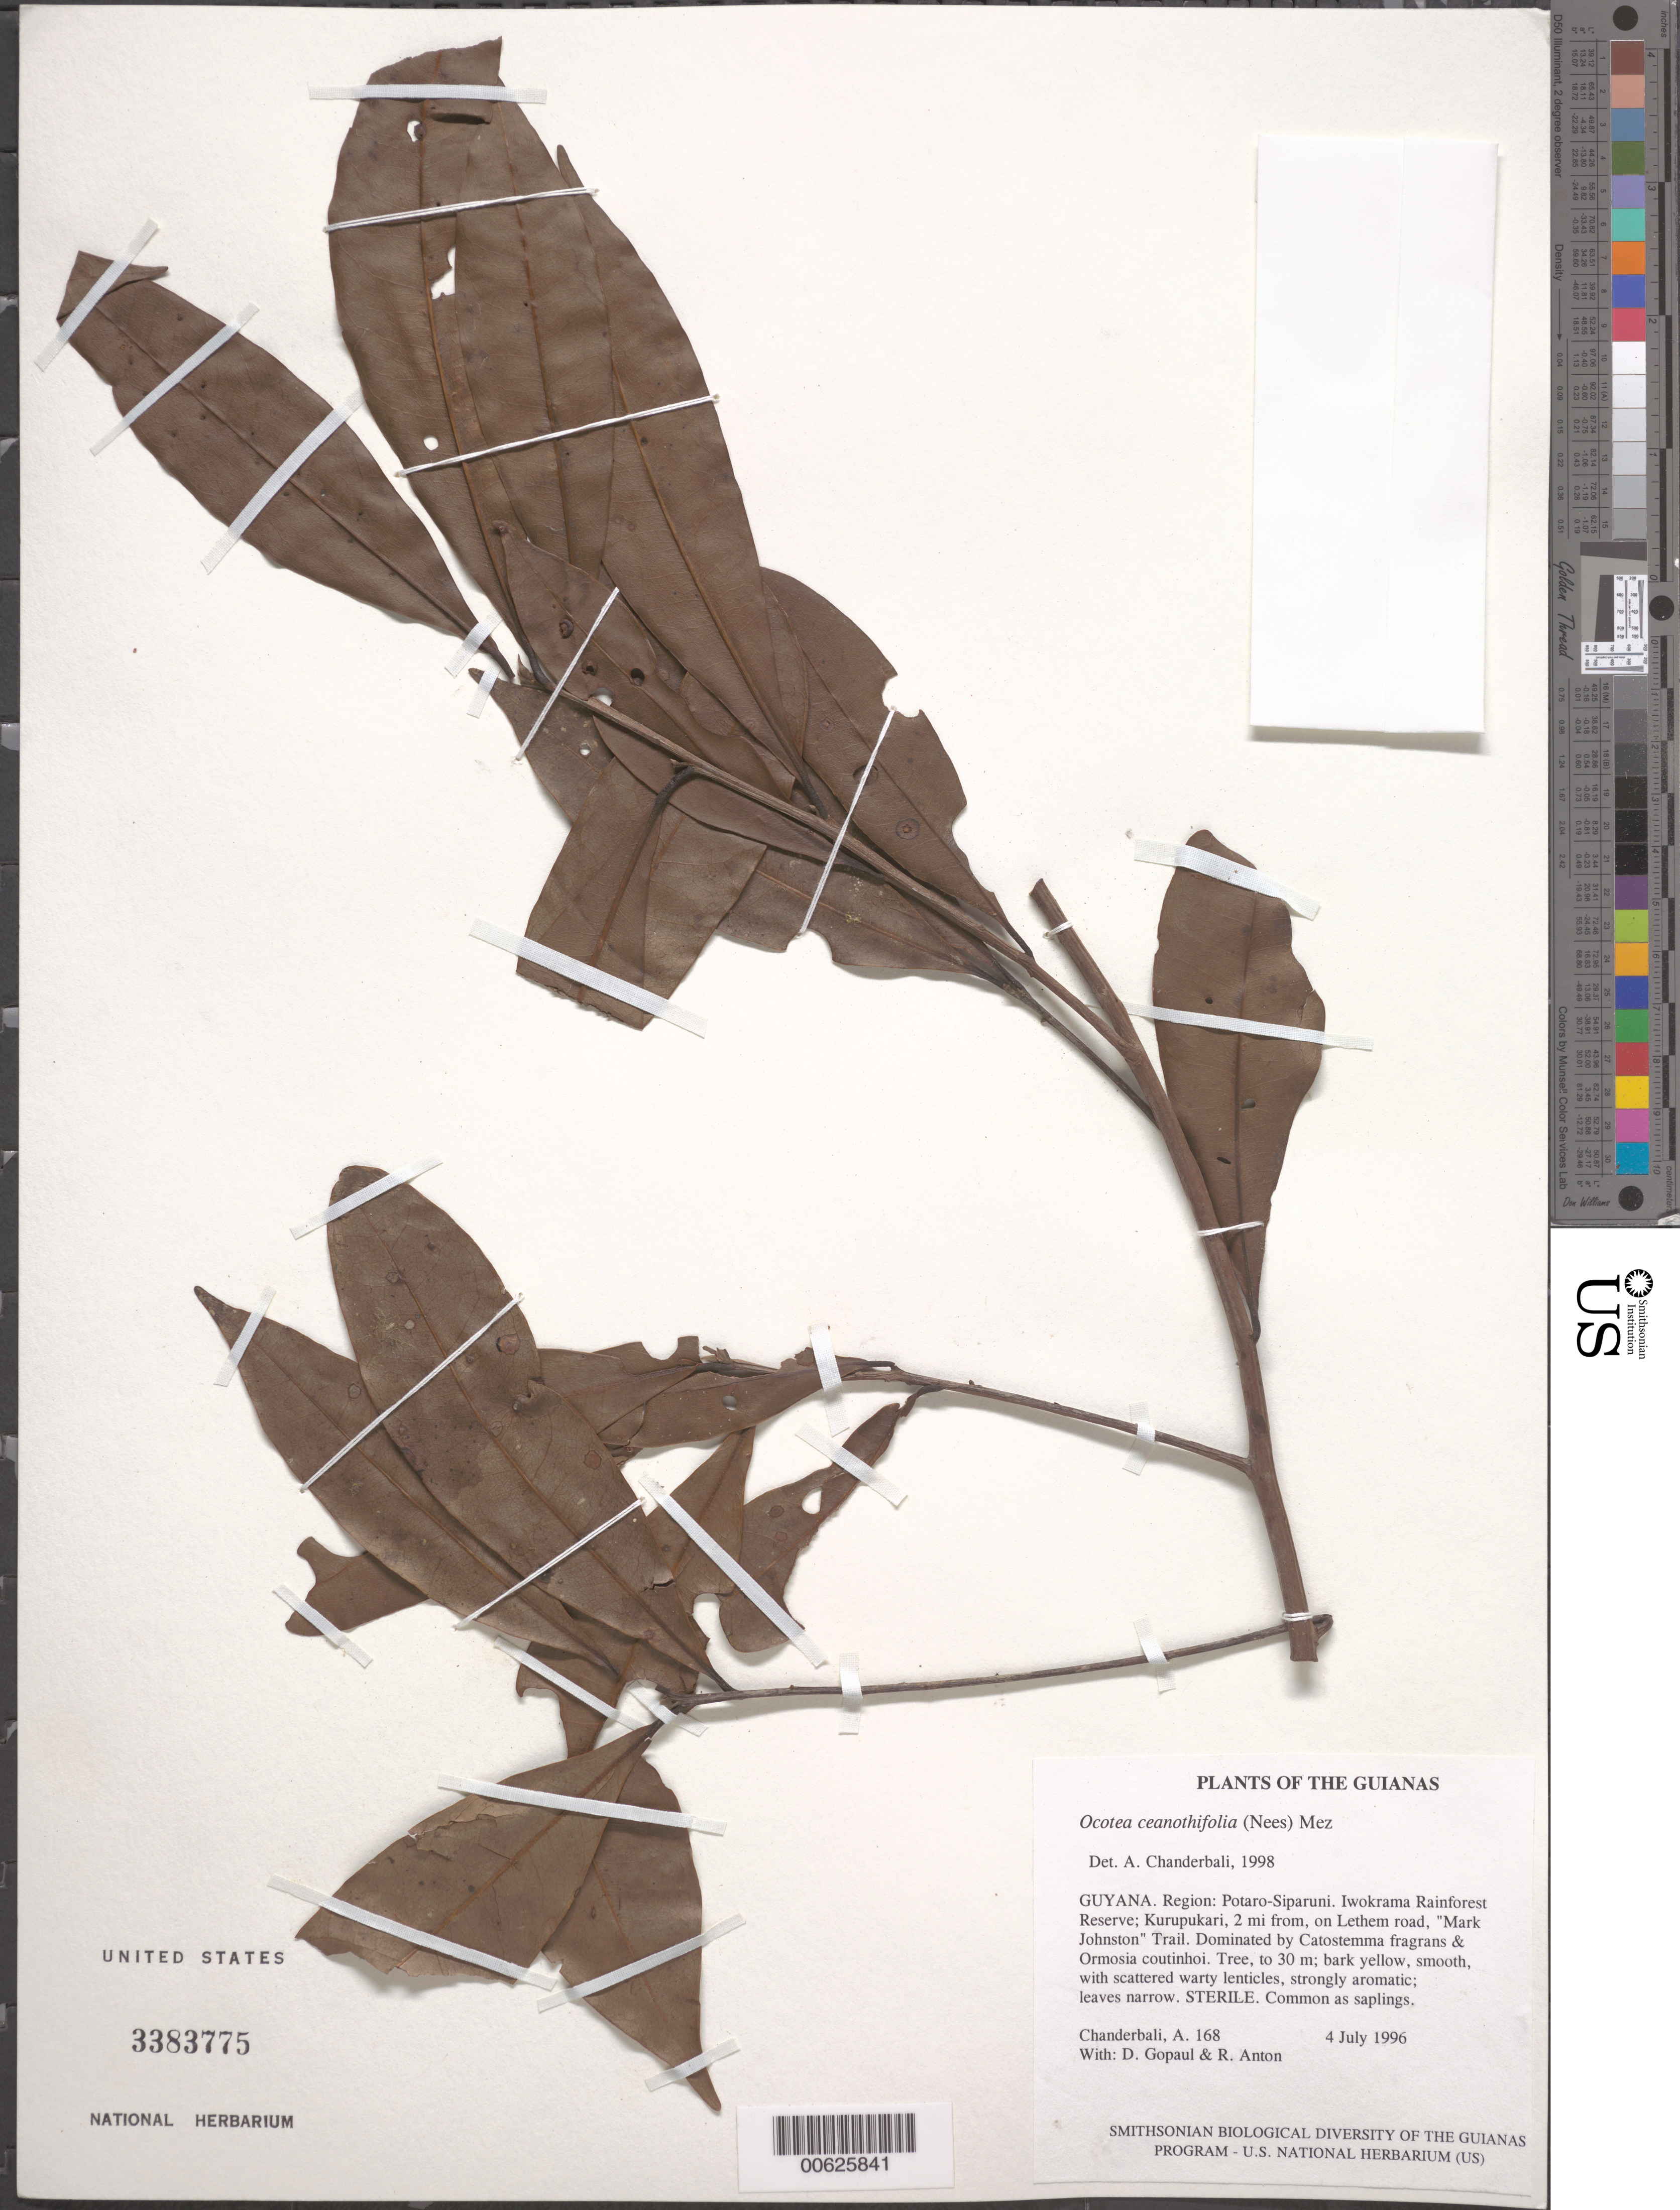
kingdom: Plantae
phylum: Tracheophyta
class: Magnoliopsida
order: Laurales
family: Lauraceae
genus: Ocotea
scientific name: Ocotea ceanothifolia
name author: (Nees) Mez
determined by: Chanderbali, Andre Shashi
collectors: A. S. Chanderbali, D. Gopaul & R. Anton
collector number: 168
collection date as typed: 4 July 1996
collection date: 1996-07-04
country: Guyana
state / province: Potaro-Siparuni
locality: Iwokrama Rainforest Reserve; Kurupukari, 2 mi from, on Lethem road, "Mark Johnston" Trail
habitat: Dominated by Catostemma fragrans & Ormosia coutinhoi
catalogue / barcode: US 3383775